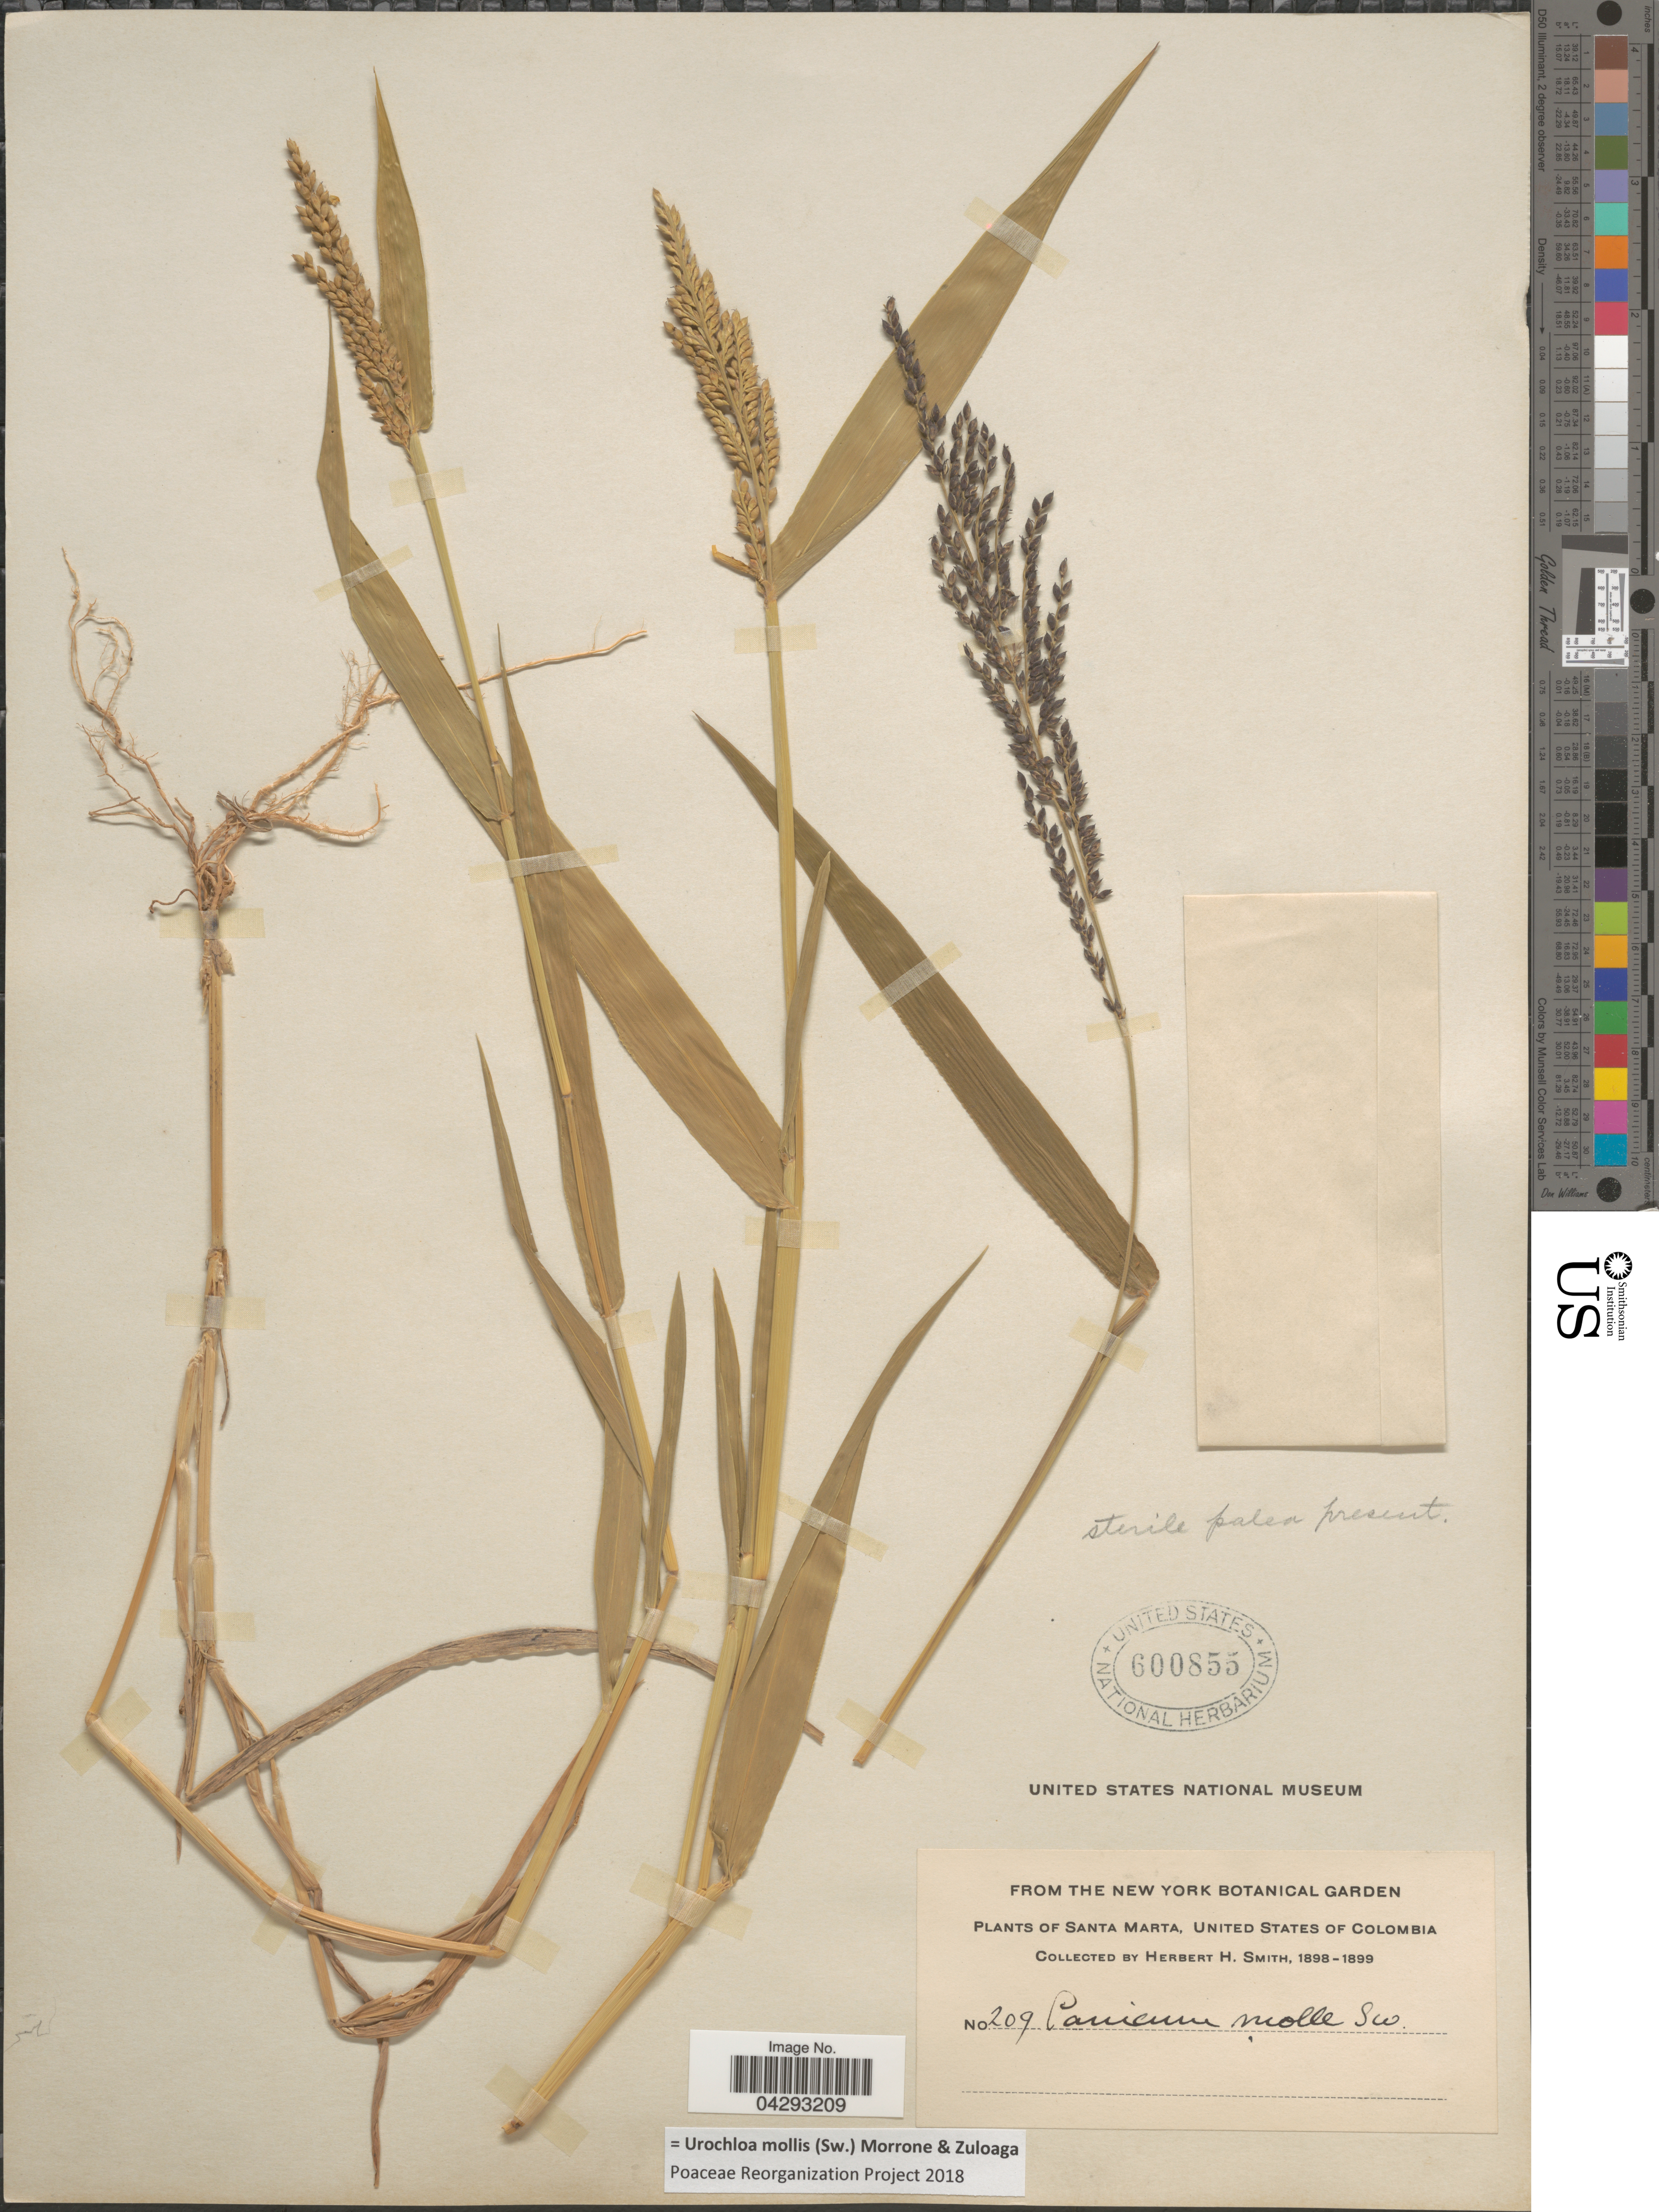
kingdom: Plantae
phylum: Tracheophyta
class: Liliopsida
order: Poales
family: Poaceae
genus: Urochloa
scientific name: Urochloa mollis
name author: (Sw.) Morrone & Zuloaga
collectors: Herbert H. Smith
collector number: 209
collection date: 1898/1899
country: Colombia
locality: Santa Marta, United States of Colombia.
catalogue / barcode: US 600855